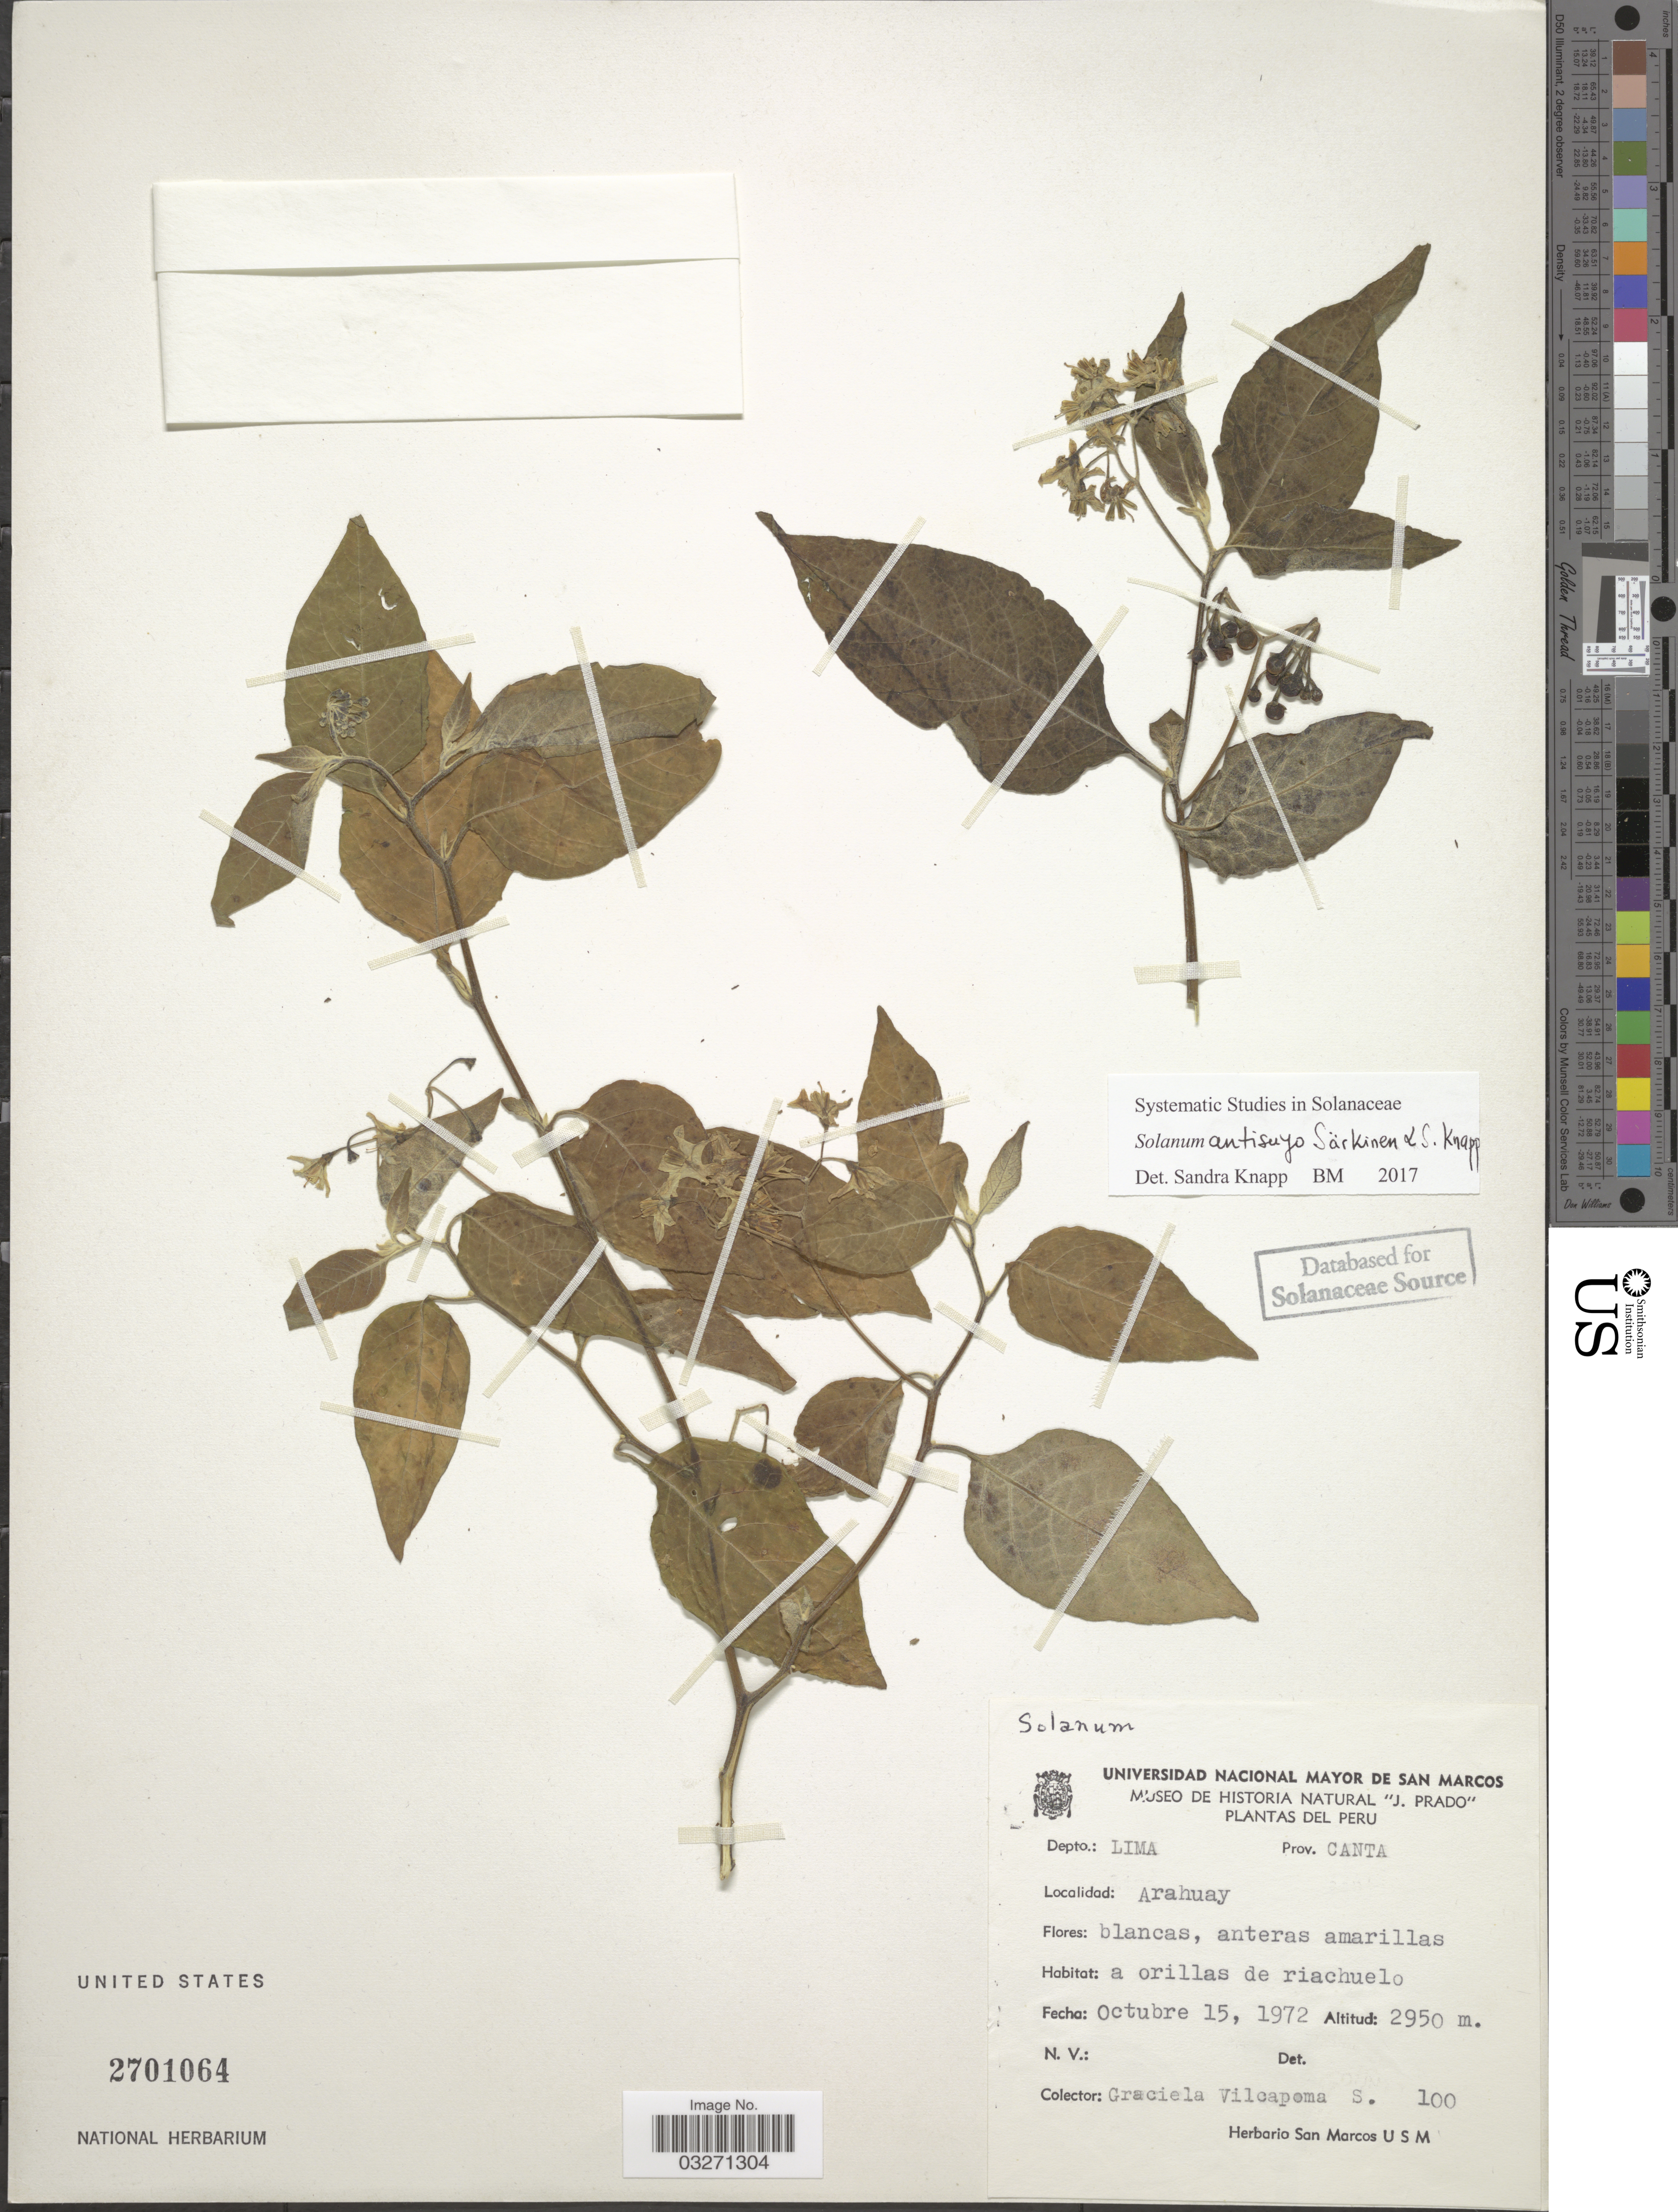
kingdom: Plantae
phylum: Tracheophyta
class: Magnoliopsida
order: Solanales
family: Solanaceae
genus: Solanum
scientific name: Solanum antisuyo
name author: Särkinen & S. Knapp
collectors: G. Vilcapoma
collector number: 100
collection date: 1972-10-15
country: Peru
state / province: Lima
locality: Depto.: Lima. Prov. Canta.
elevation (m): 2950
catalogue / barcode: US 2701064